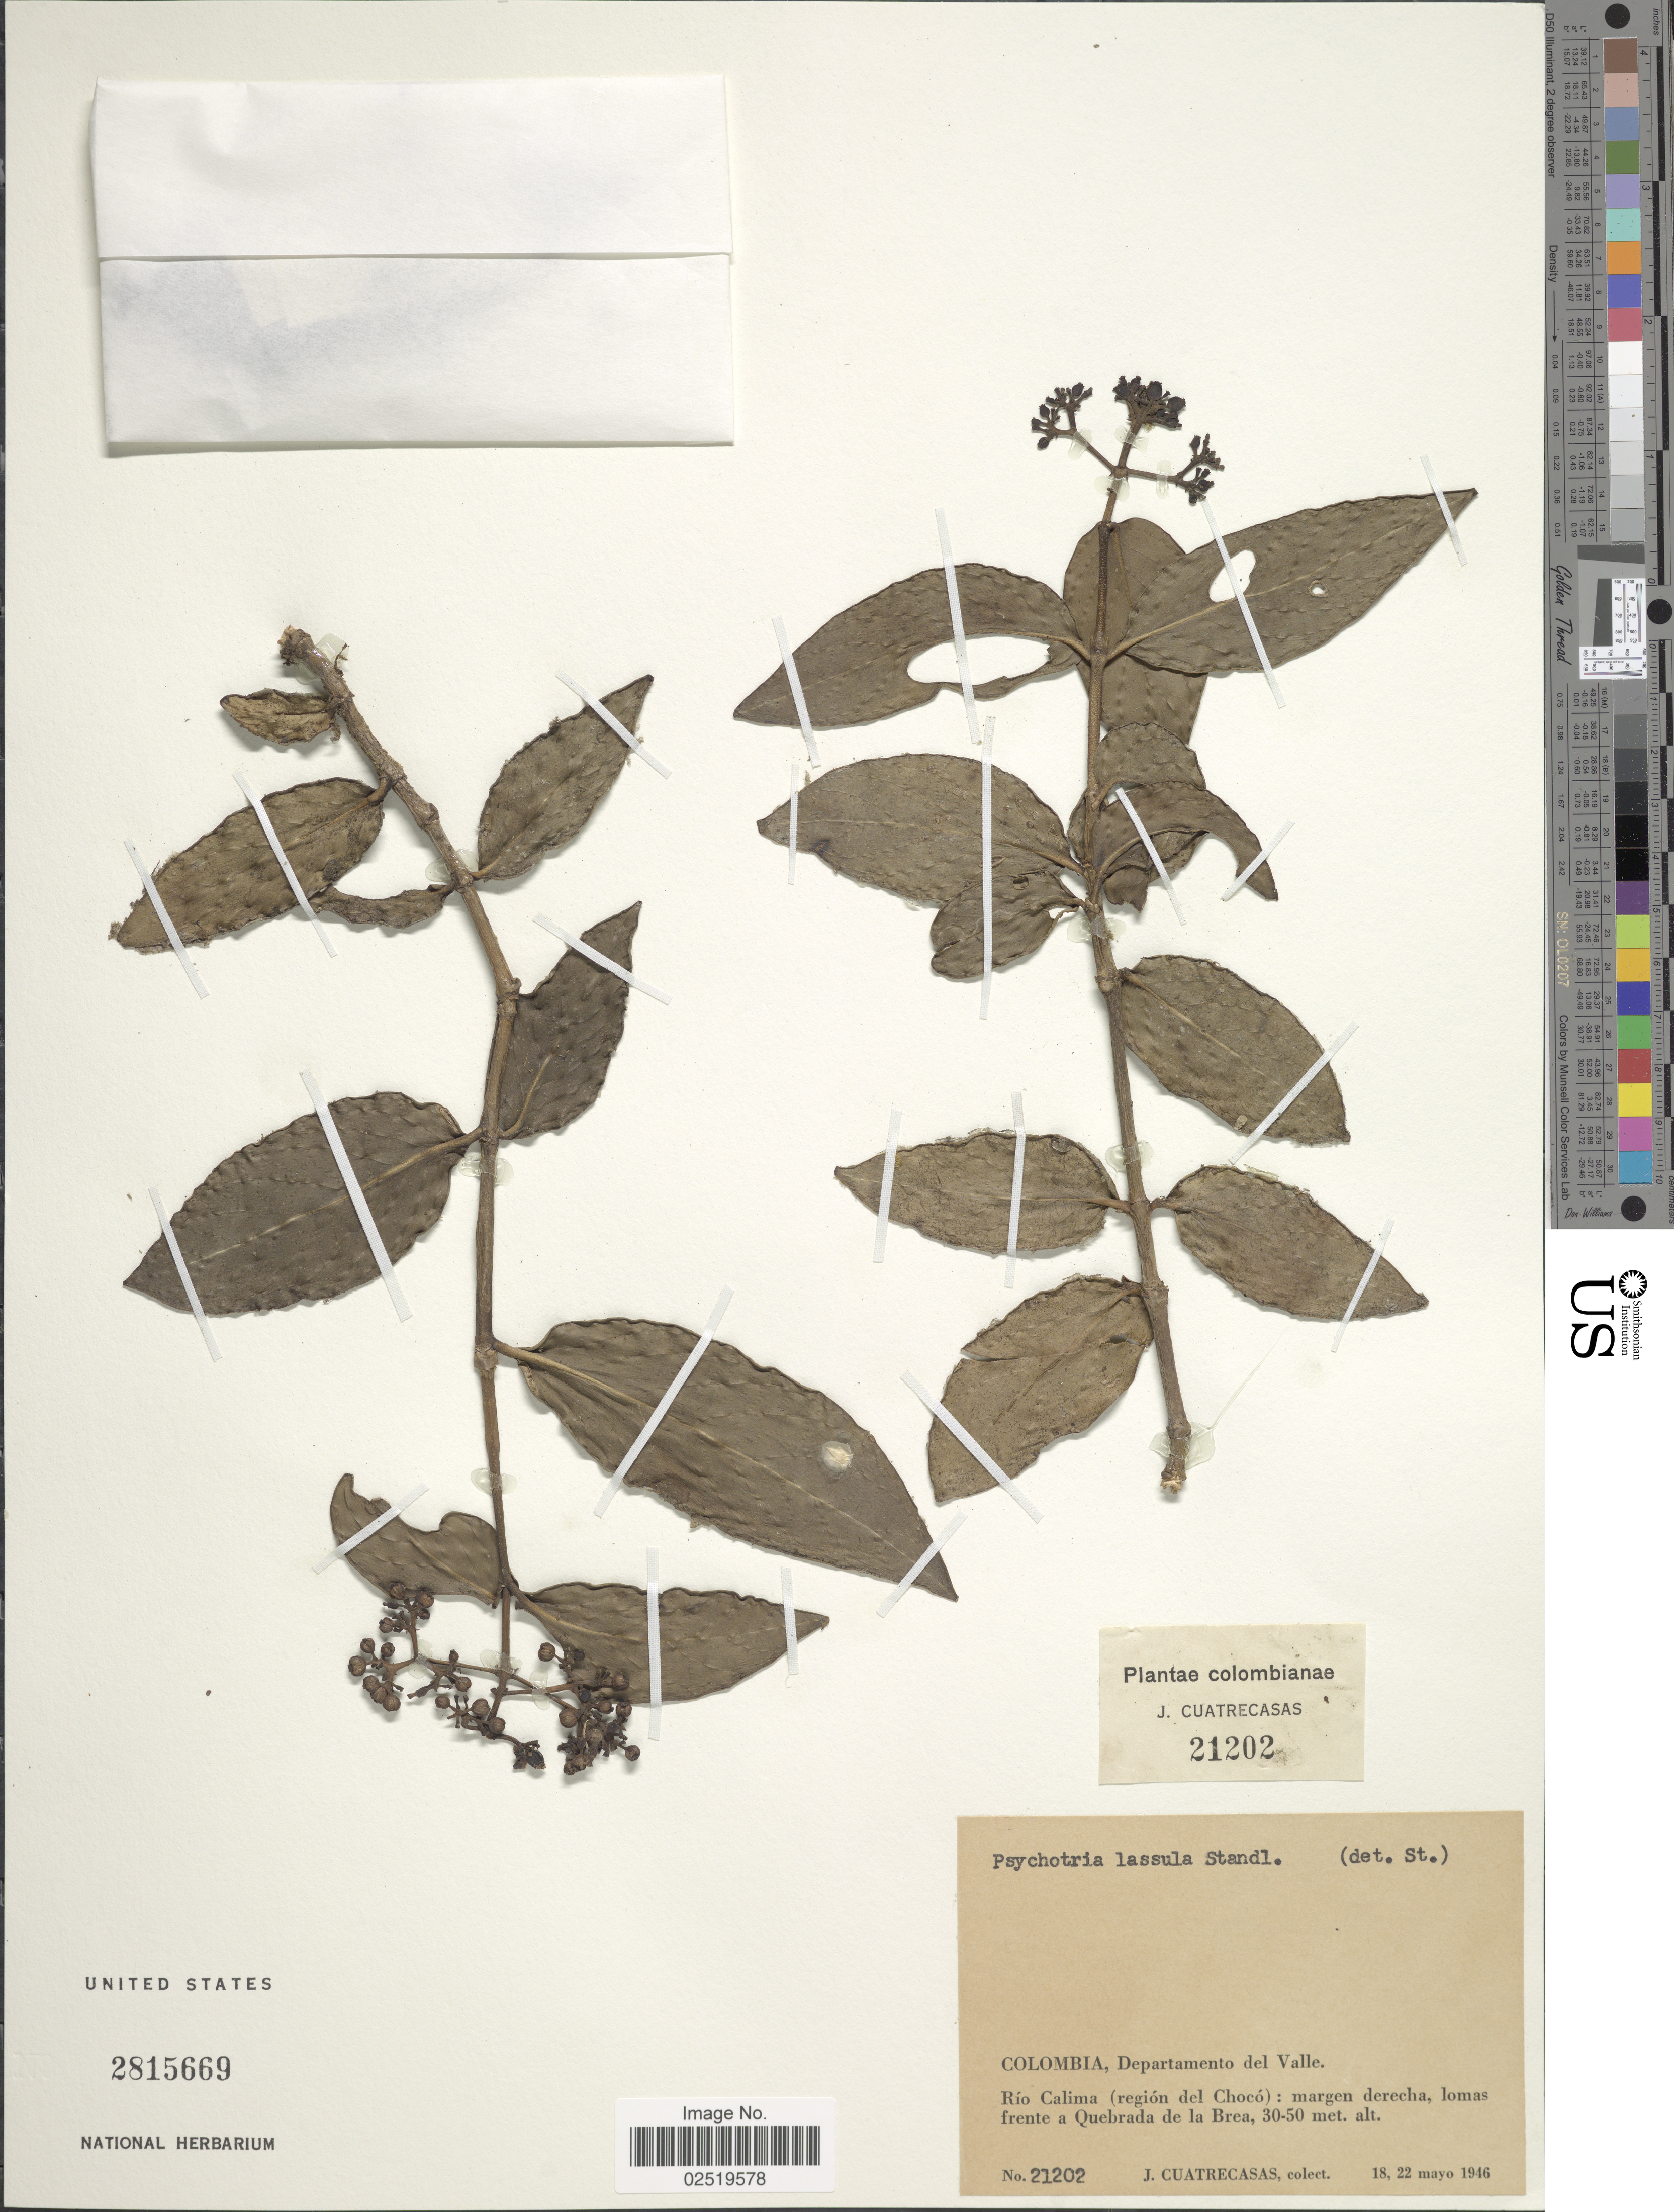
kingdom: Plantae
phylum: Tracheophyta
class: Magnoliopsida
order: Gentianales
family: Rubiaceae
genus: Psychotria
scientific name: Psychotria lassula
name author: Standl.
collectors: J. Cuatrecasas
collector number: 21202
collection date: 1946-05-18/1946-05-22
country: Colombia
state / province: Valle del Cauca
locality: Departamento del Valle, Rio Calima (region del Choco): margen derecha, lomas frente a Quebrada de la Brea, colombianae.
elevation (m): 30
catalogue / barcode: US 2815669